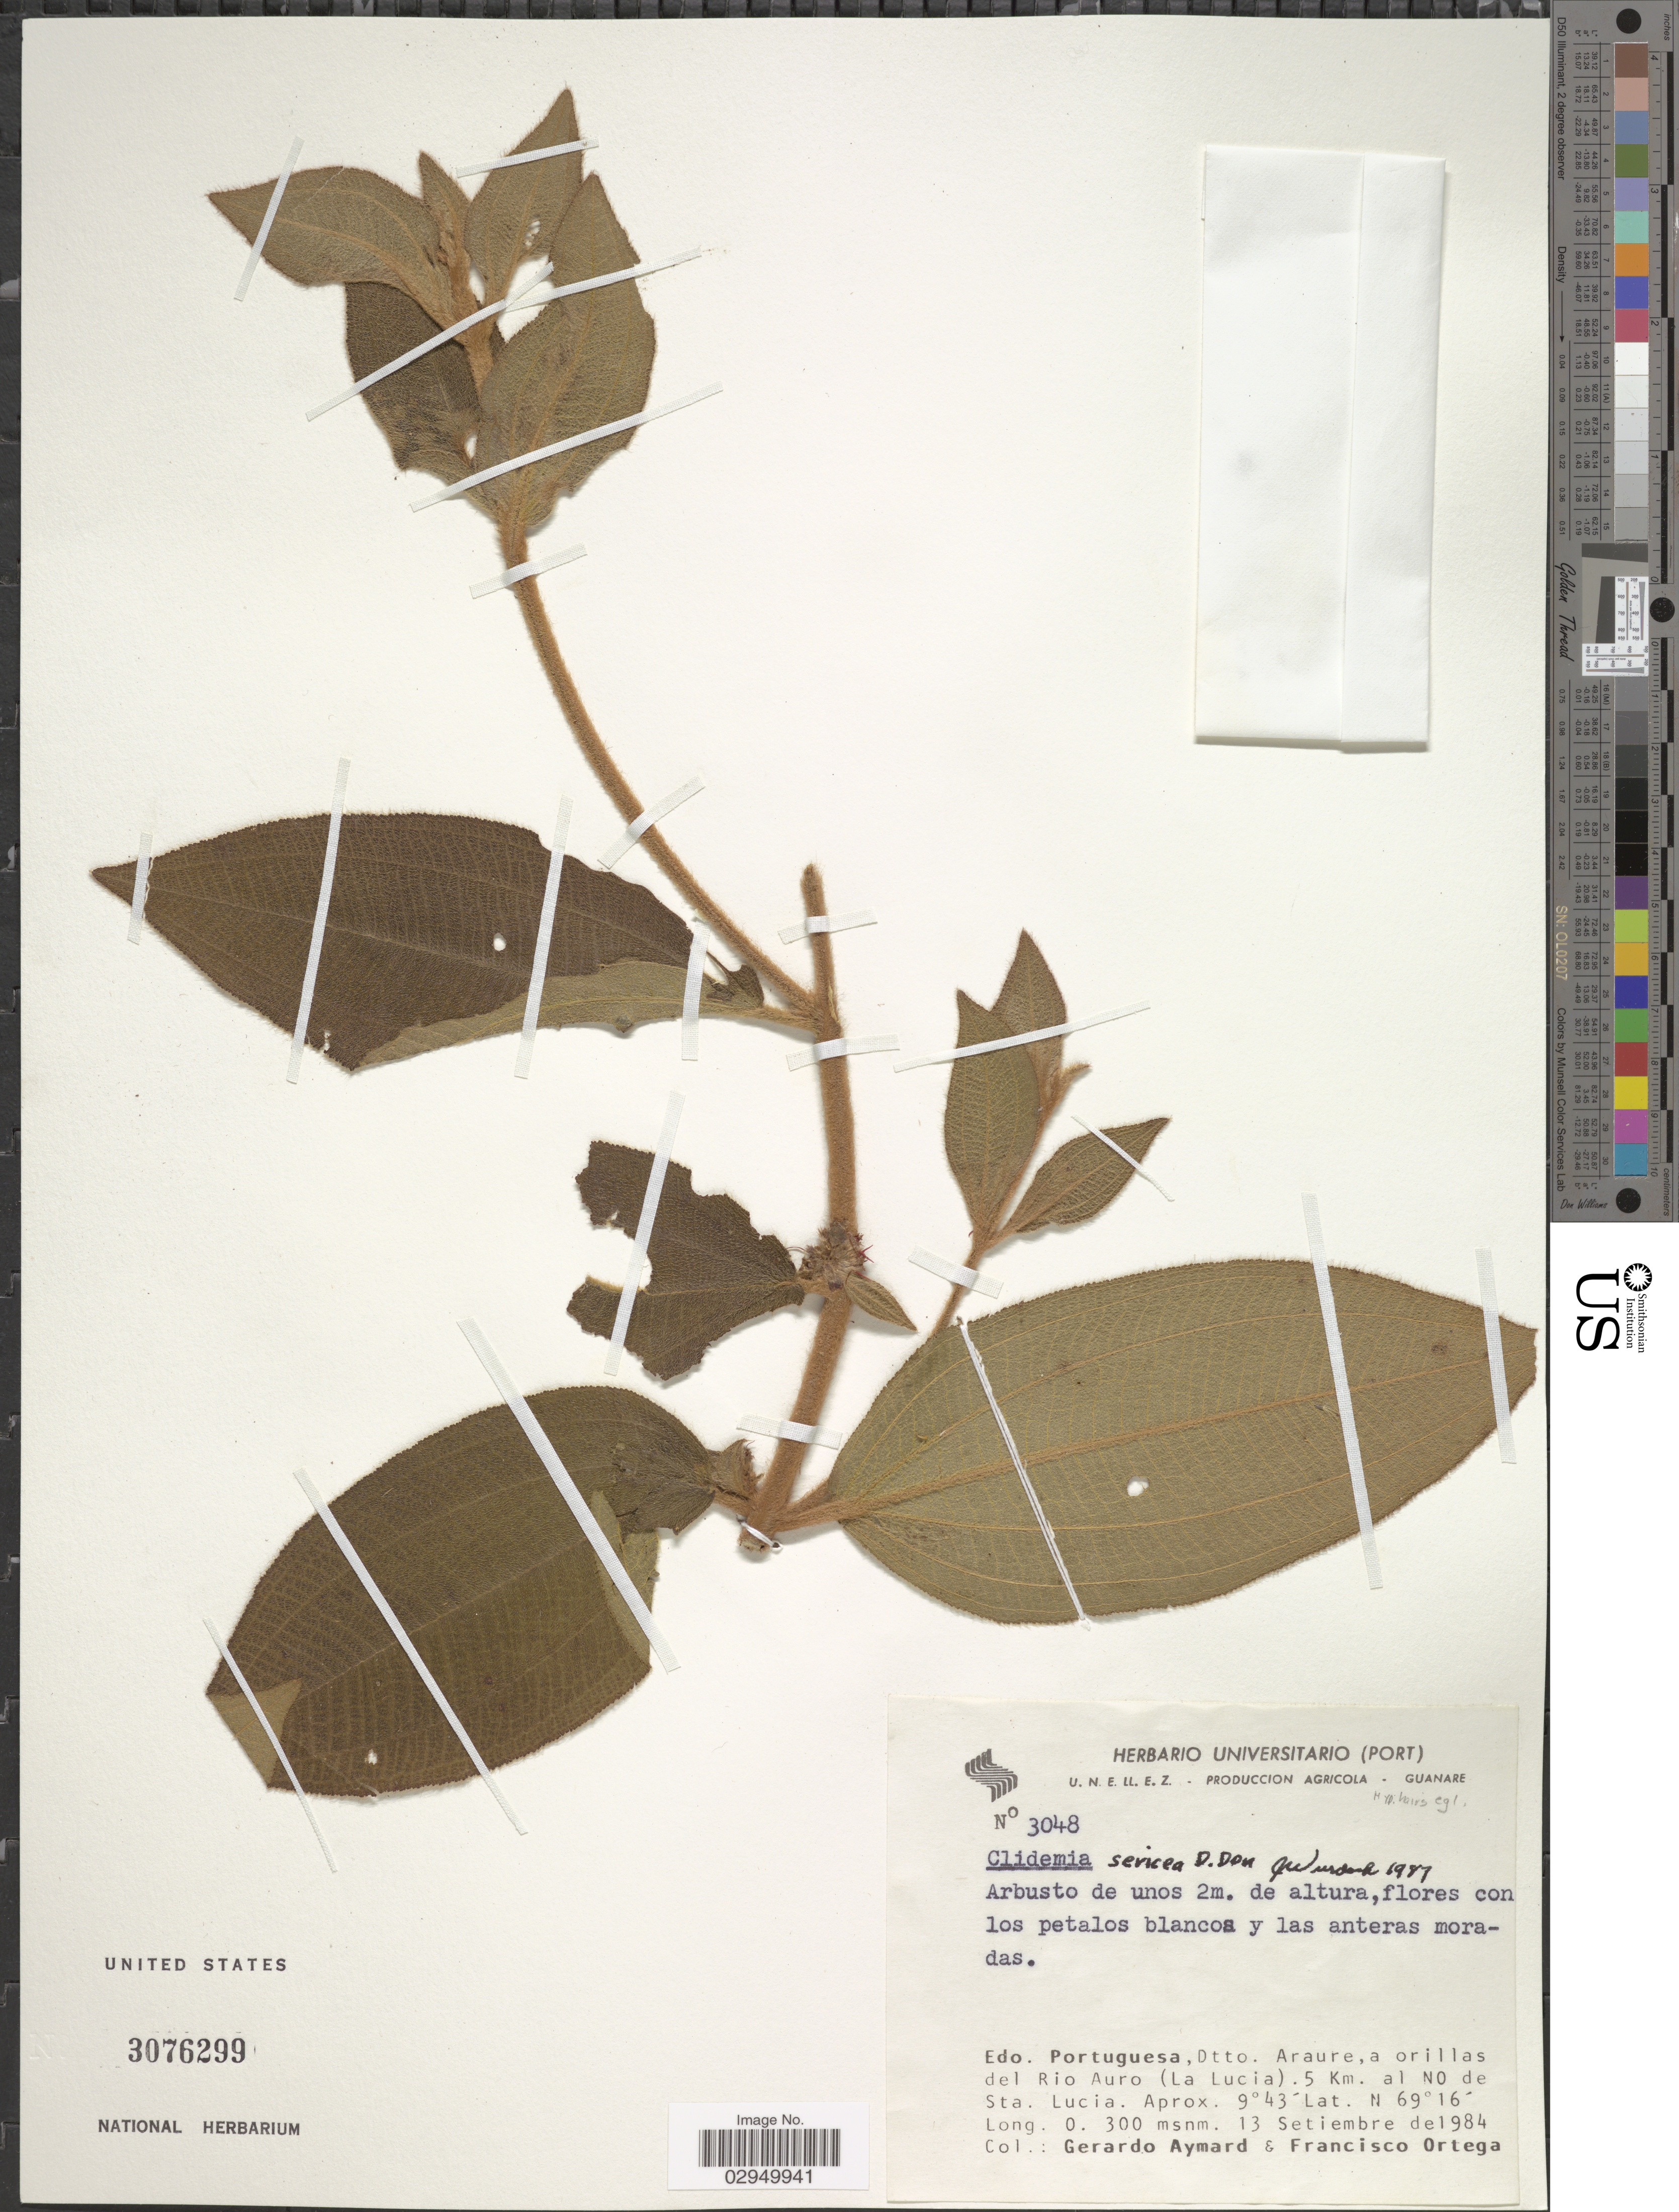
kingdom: Plantae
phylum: Tracheophyta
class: Magnoliopsida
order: Myrtales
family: Melastomataceae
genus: Clidemia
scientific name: Clidemia rubra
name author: (Aubl.) Mart.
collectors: G. A. Aymard & F. J. Ortega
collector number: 3048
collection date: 1984-09-13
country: Venezuela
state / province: Portuguesa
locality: Dtto. Araure, a orillas del Rio Auro (La Lucia), 5 Km. al NO de Sta. Lucia.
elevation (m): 0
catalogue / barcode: US 3076299